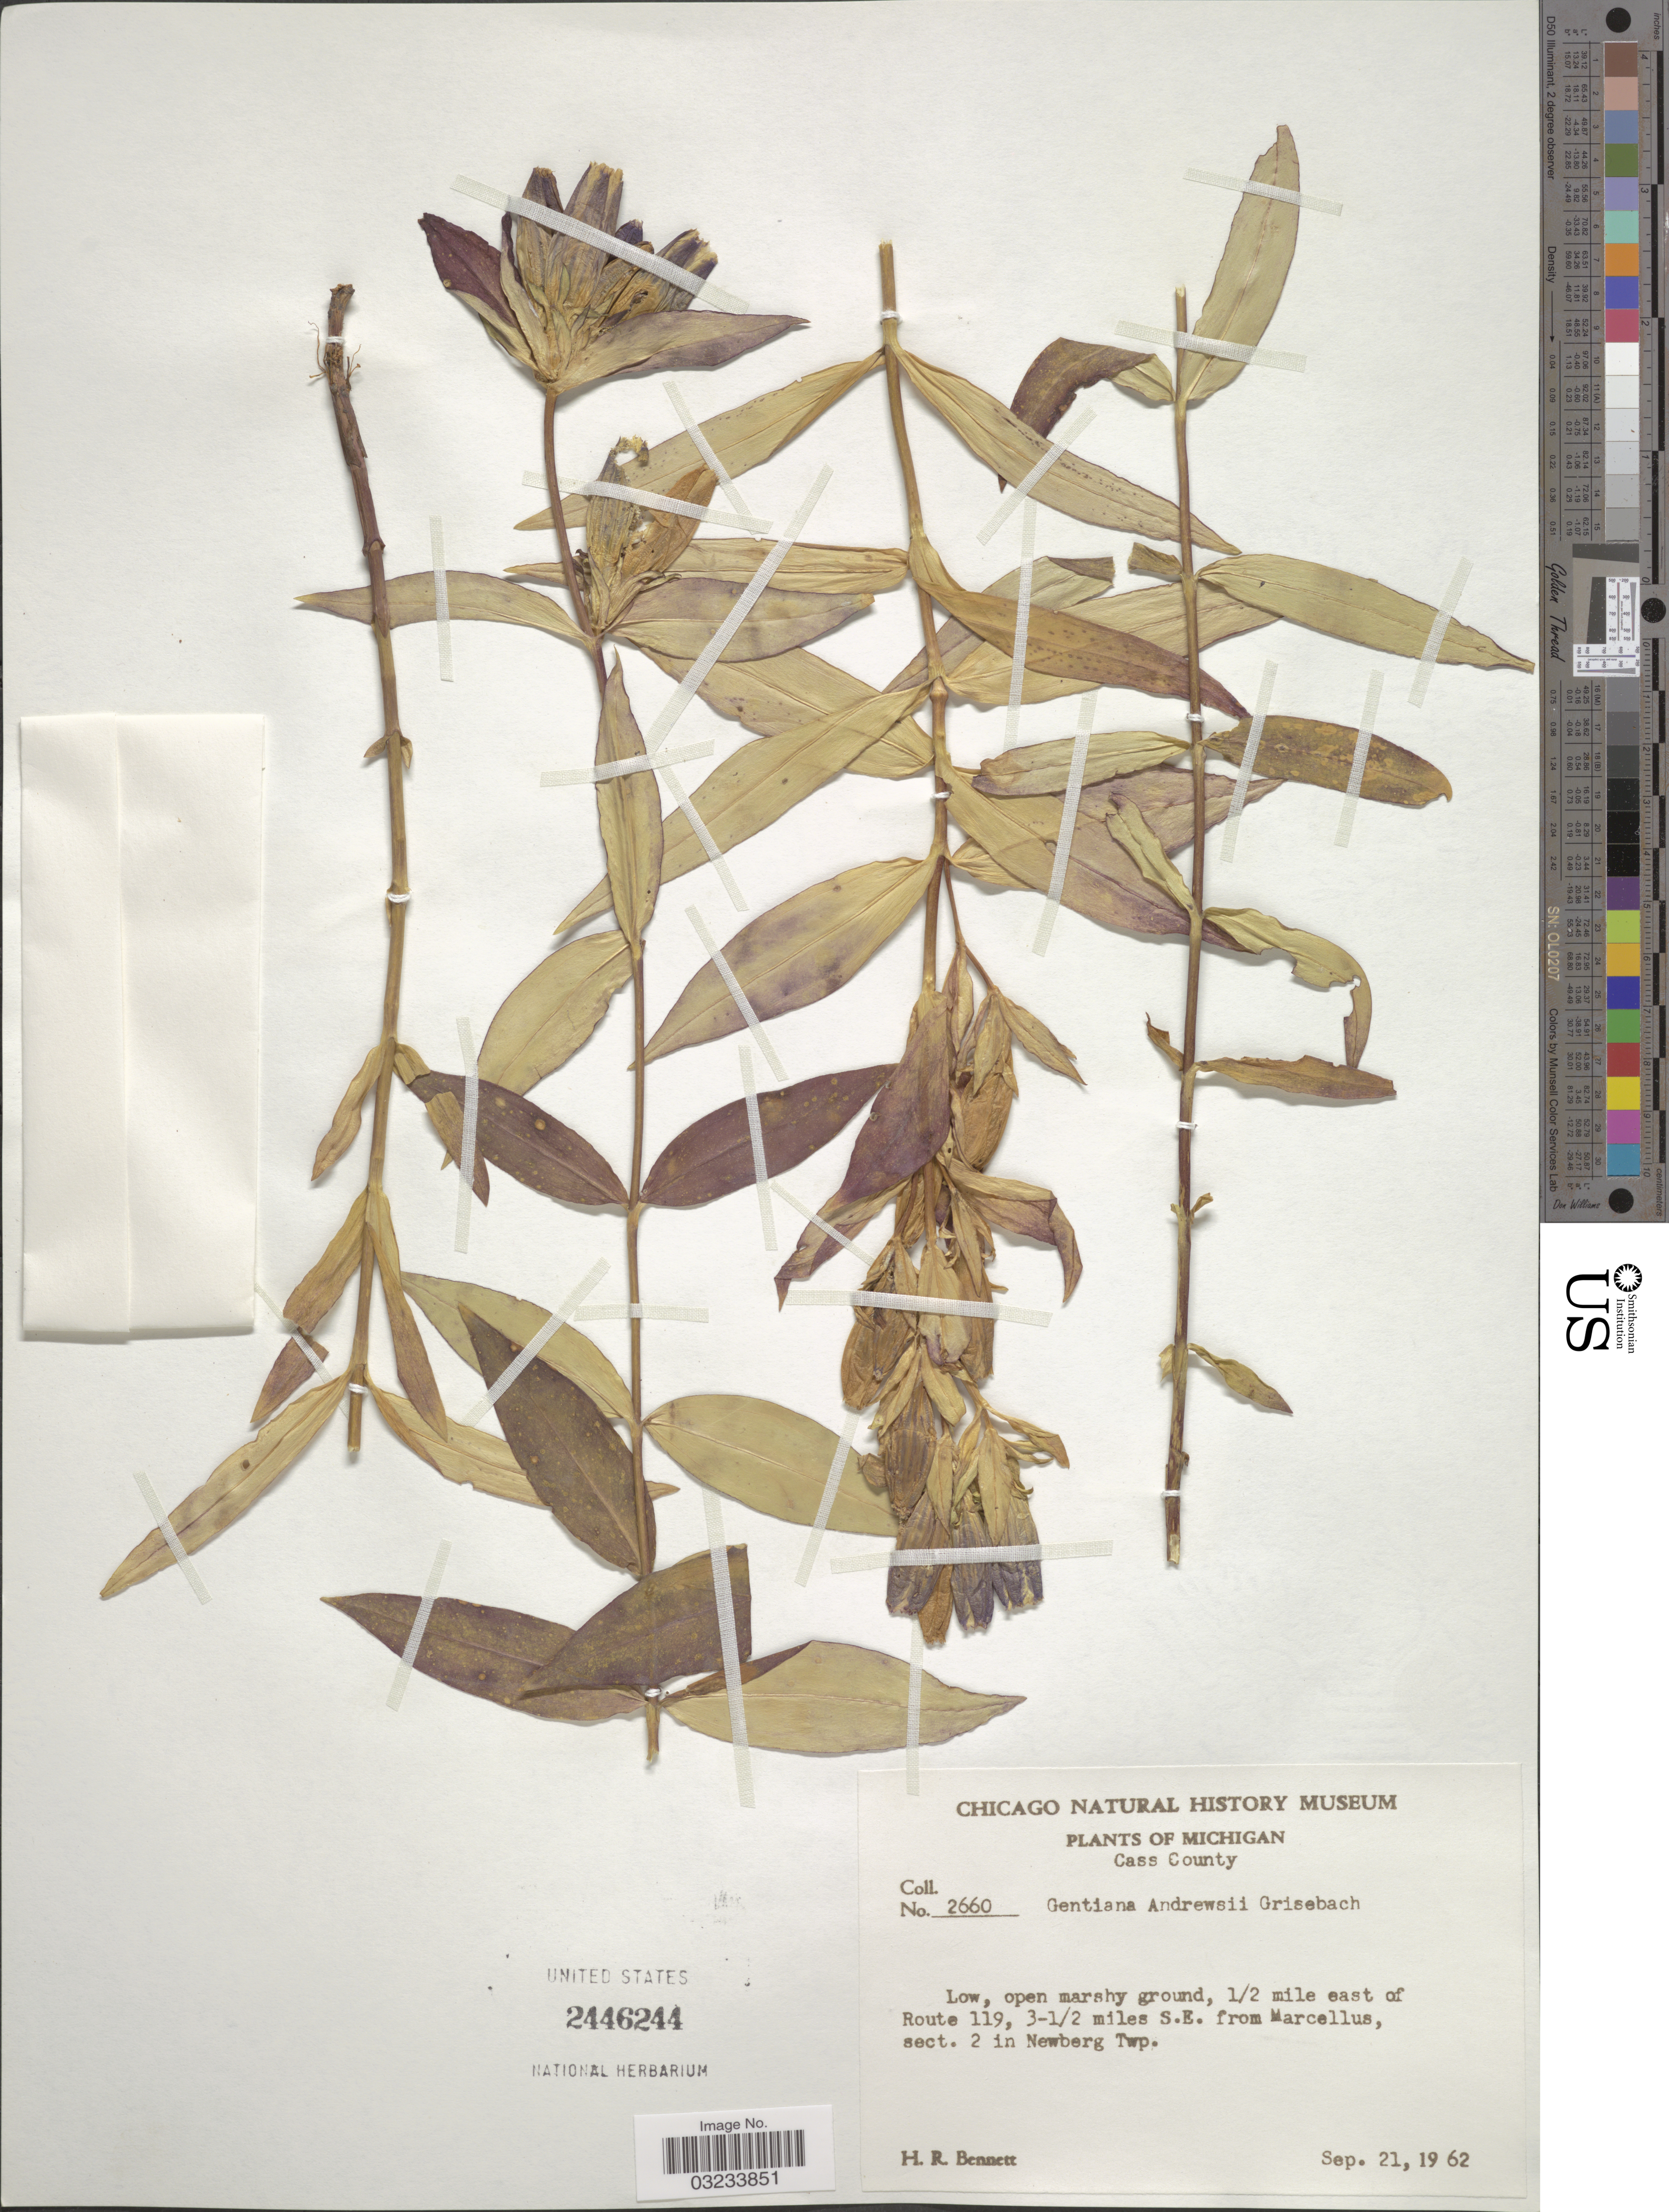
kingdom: Plantae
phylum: Tracheophyta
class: Magnoliopsida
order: Gentianales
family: Gentianaceae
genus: Gentiana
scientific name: Gentiana andrewsii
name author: Griseb.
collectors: H. R. Bennett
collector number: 2660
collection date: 1962-09-21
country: United States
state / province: Michigan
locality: Cass County. Low, open marshy ground, 1/2 mile east of Route 119, 3-1/2 miles S.E. from Marcellus, sect. 2 in Newberg Twp.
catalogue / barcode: US 2446244